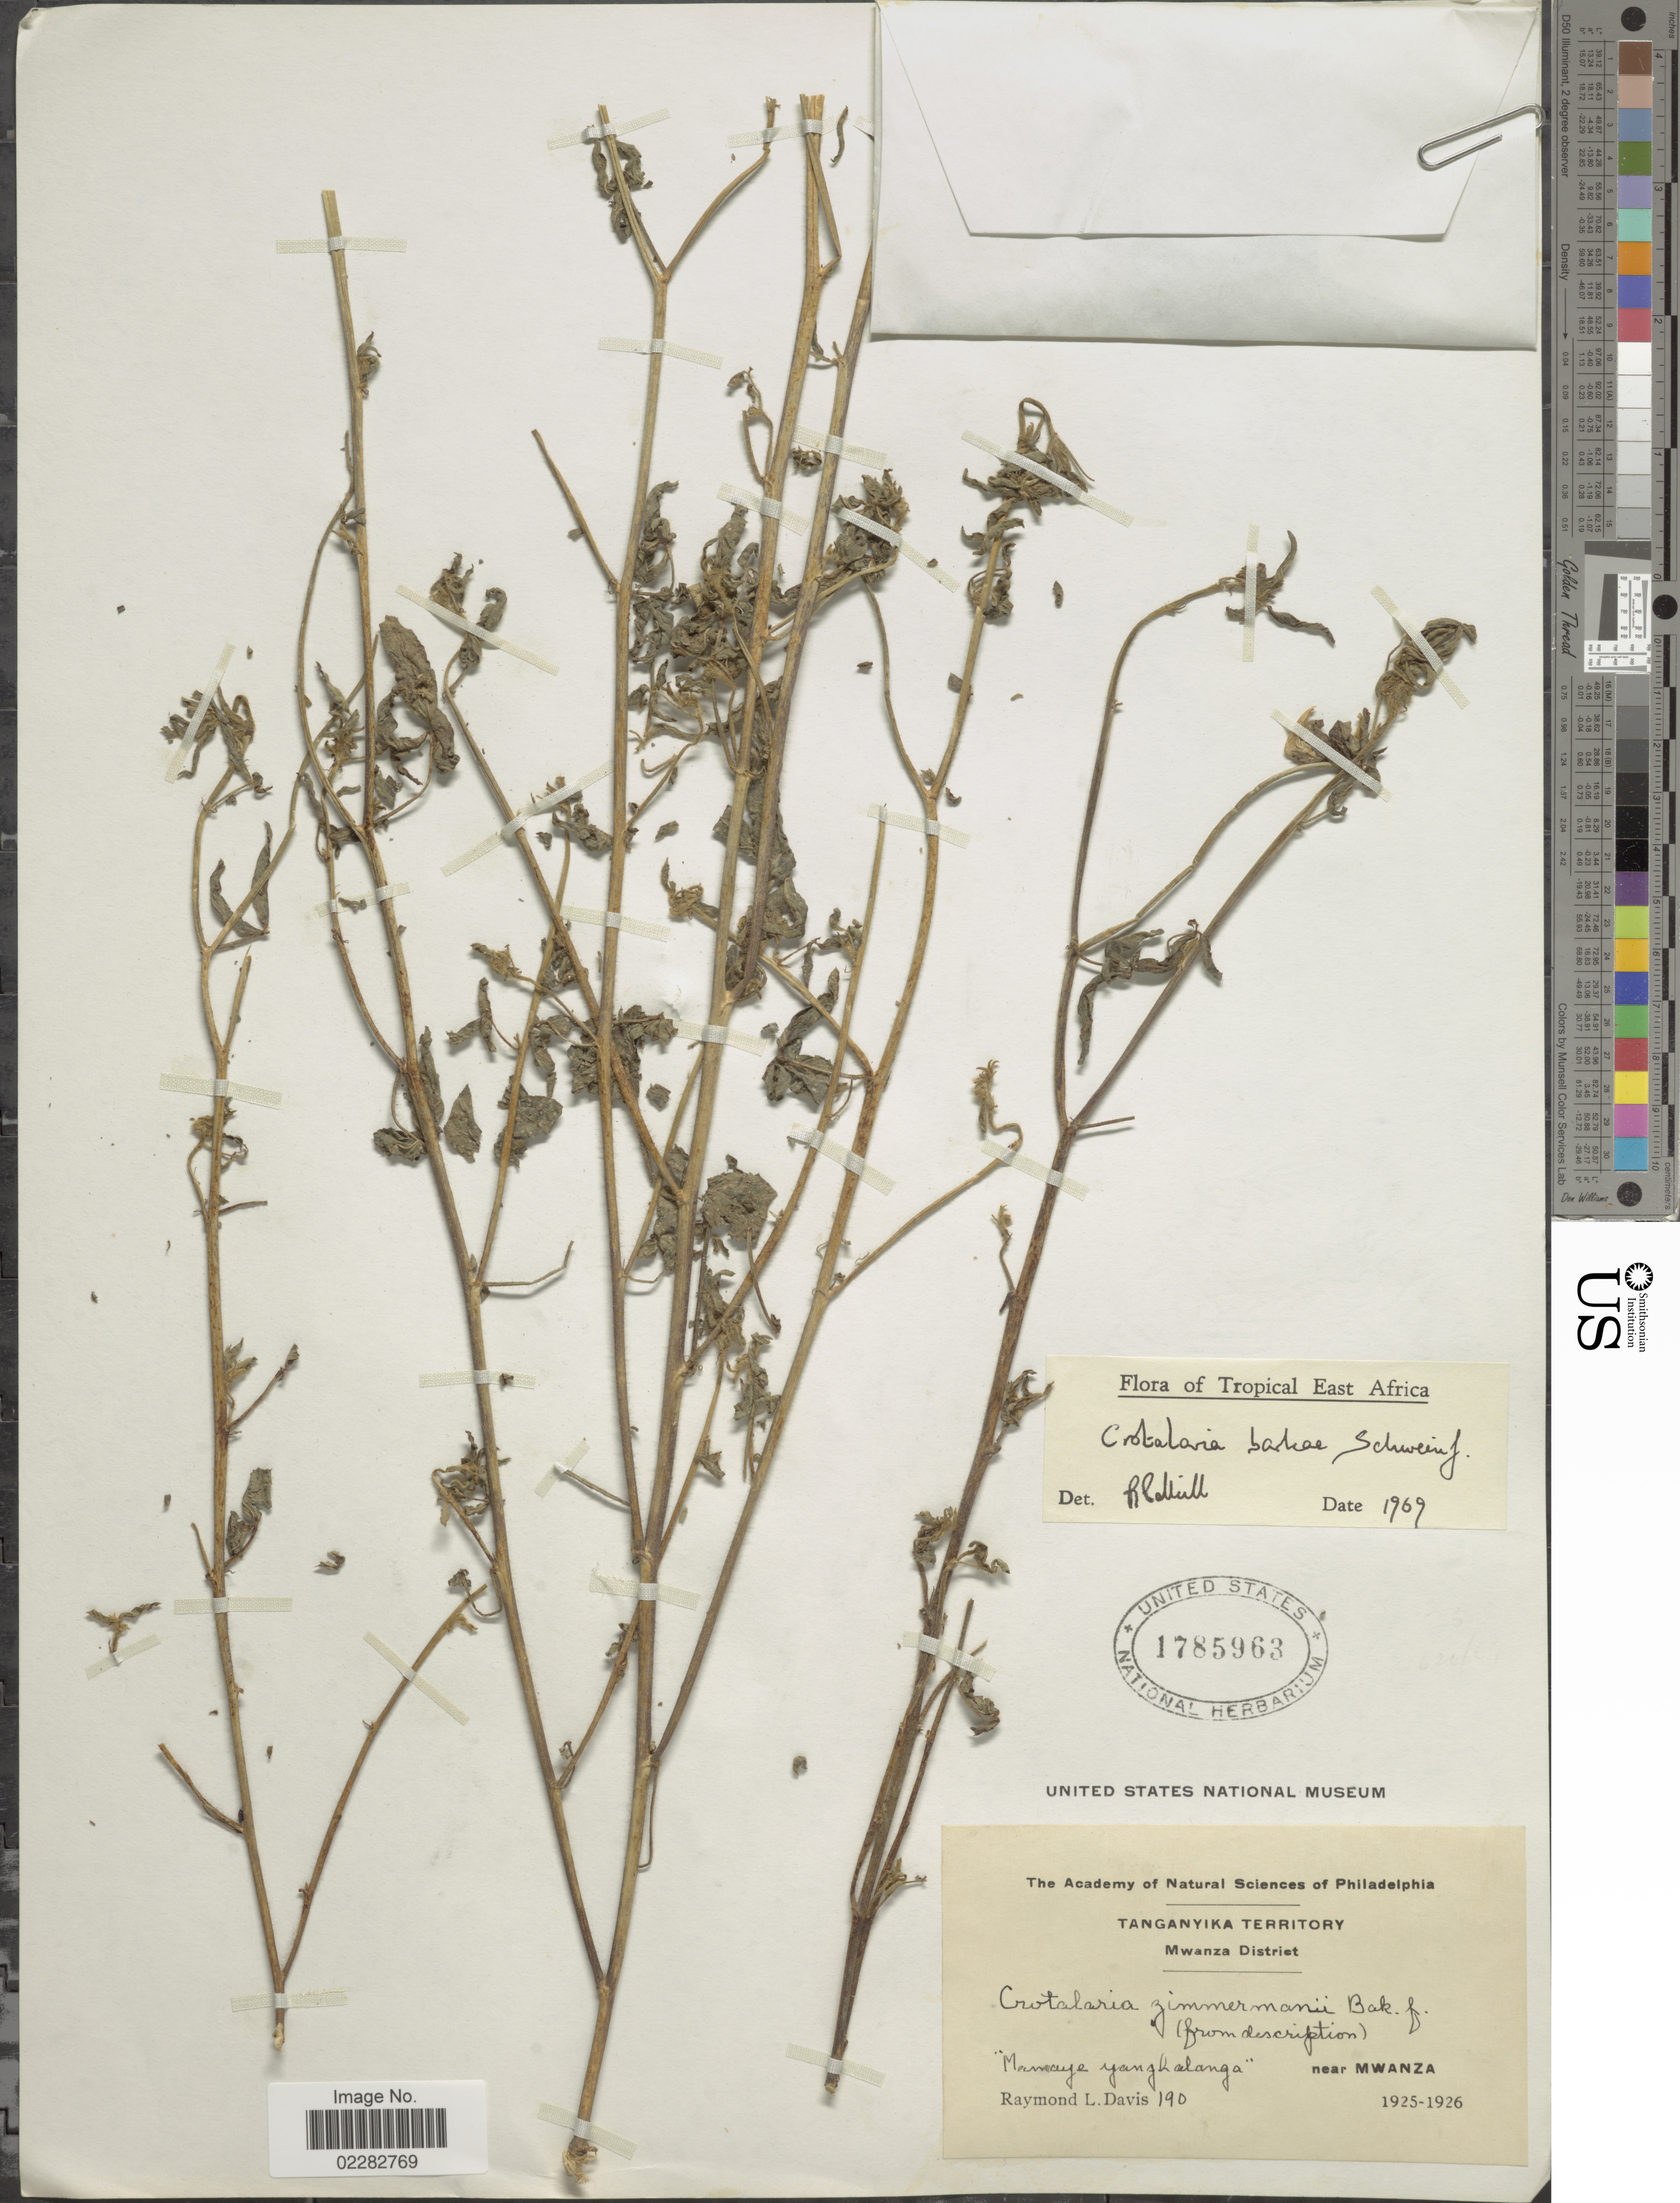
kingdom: Plantae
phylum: Tracheophyta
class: Magnoliopsida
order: Fabales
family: Fabaceae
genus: Crotalaria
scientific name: Crotalaria barkae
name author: Schweinf.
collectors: R. Davis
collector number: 190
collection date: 1925/1926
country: Tanzania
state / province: Mwanza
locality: Tanganyika Territory, "Manaye yangkalanga", near Mwanza.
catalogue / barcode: US 1785963